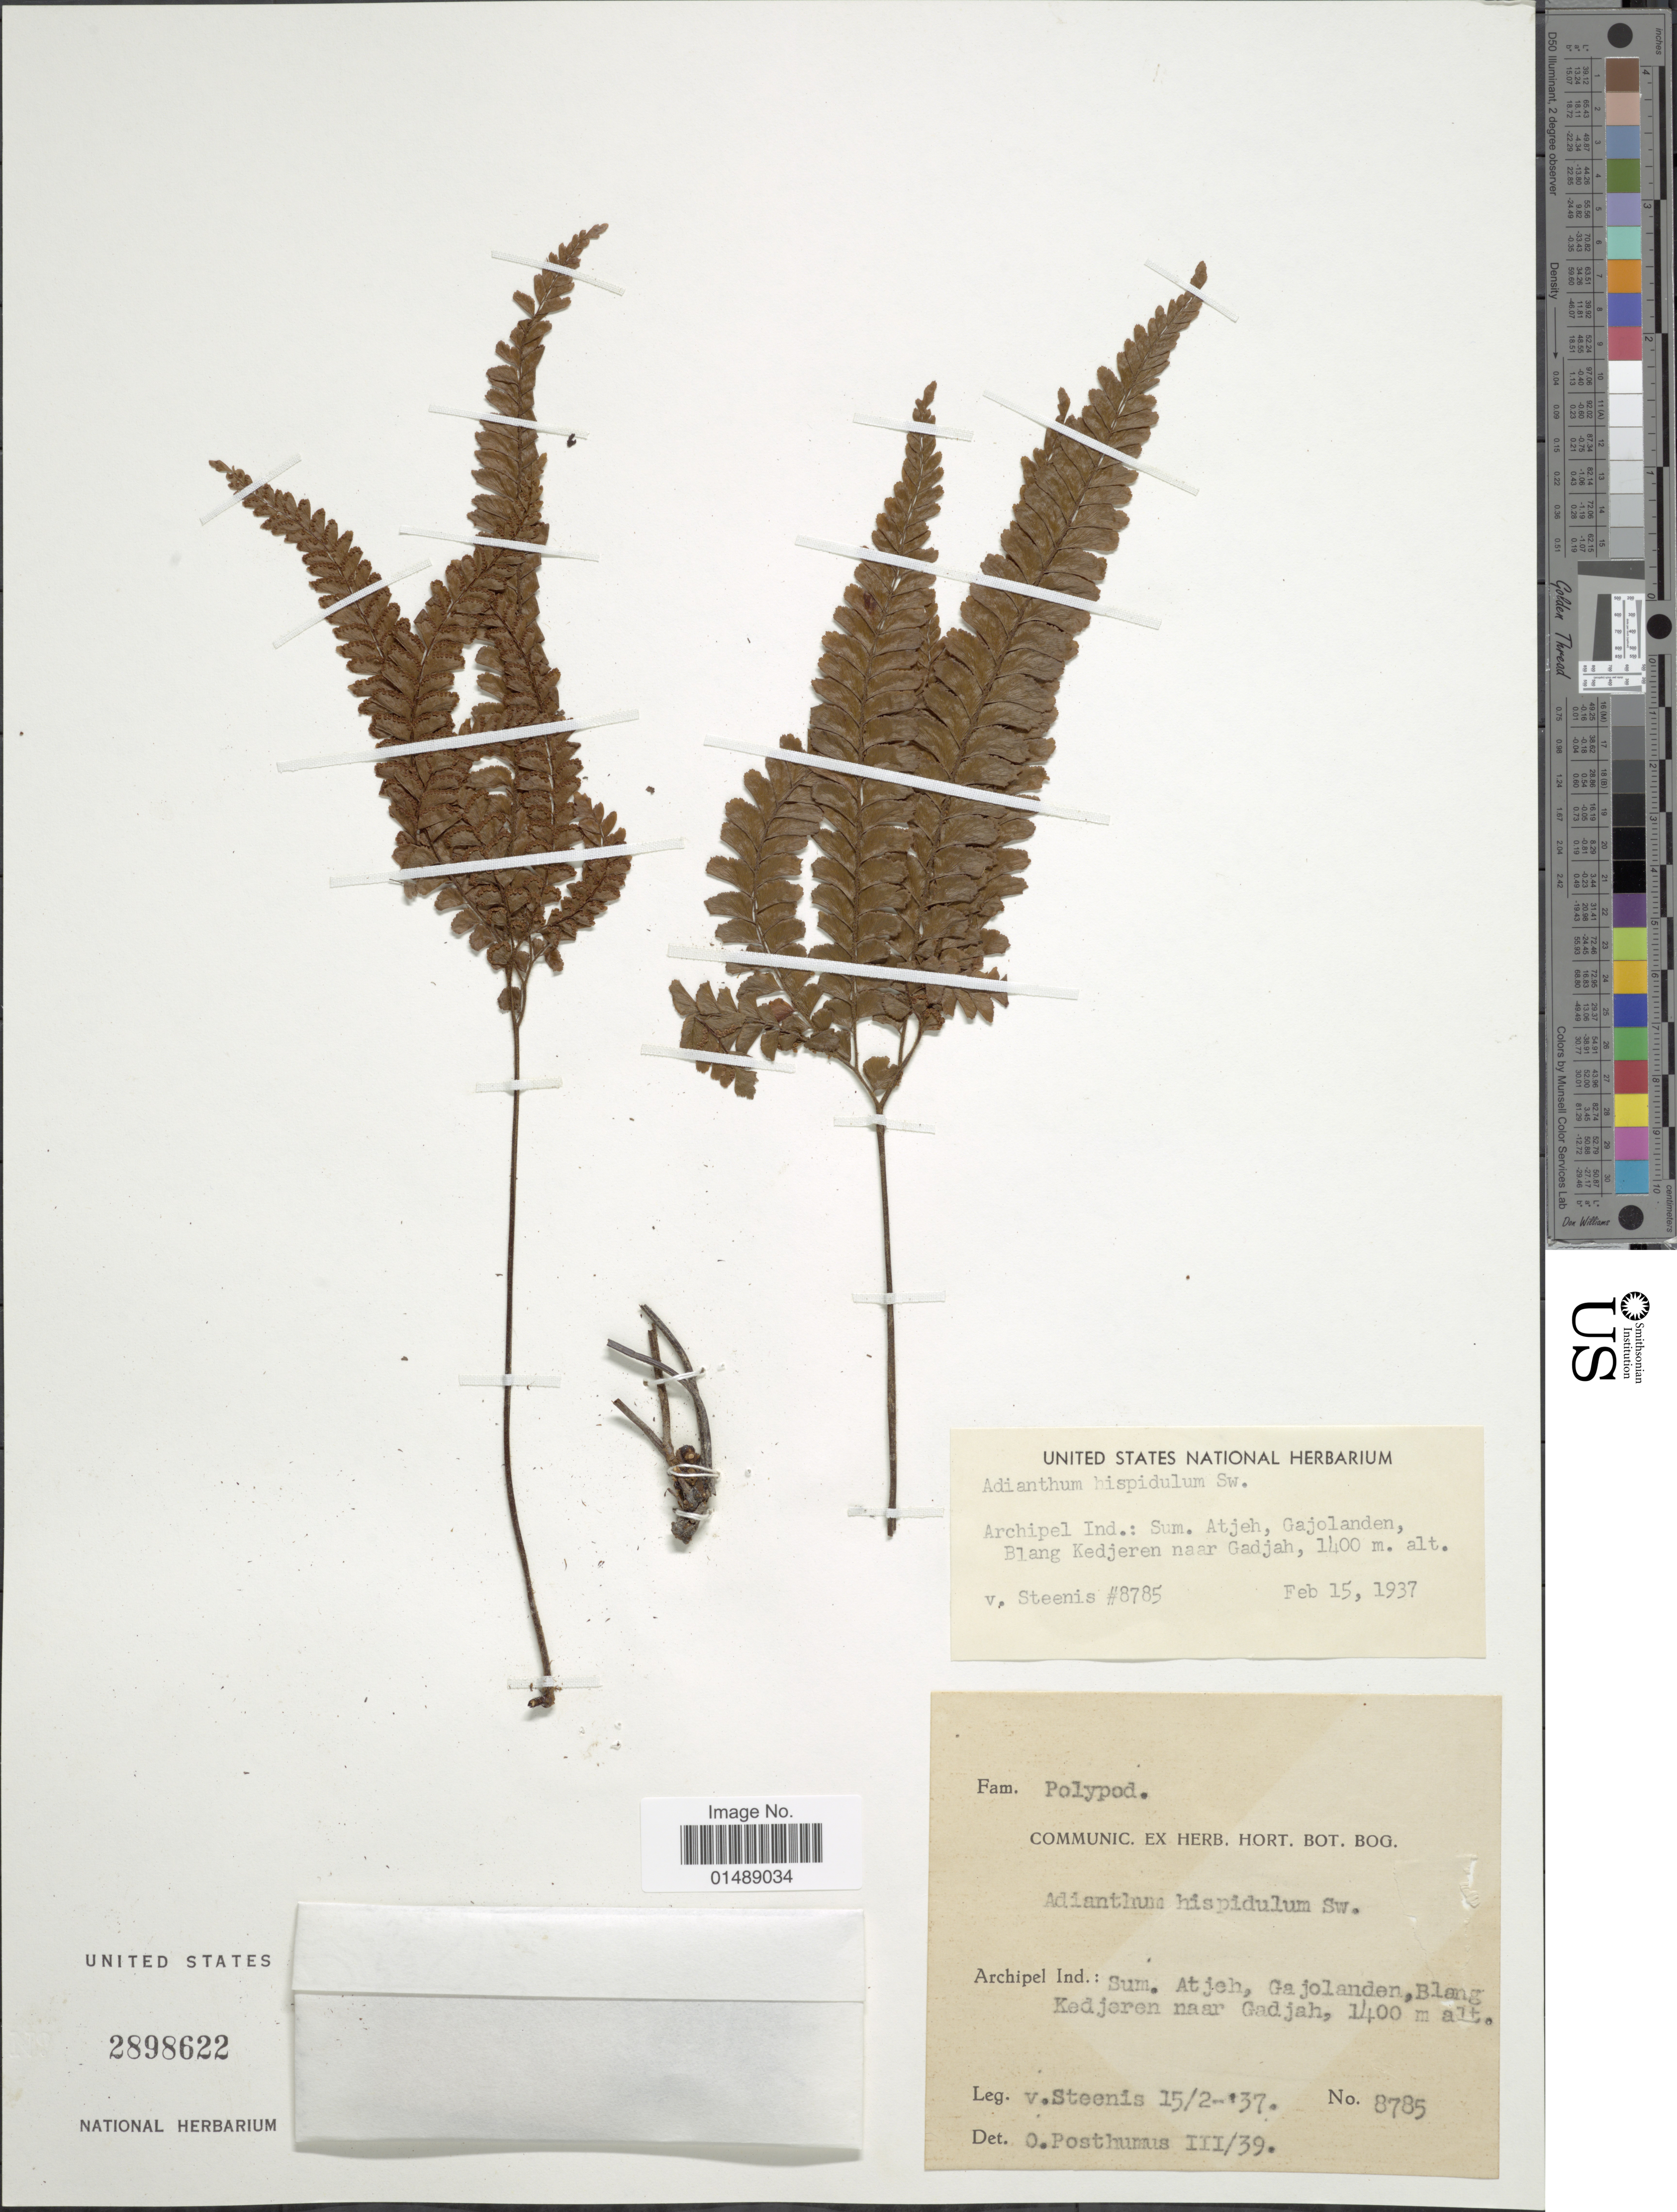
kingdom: Plantae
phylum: Tracheophyta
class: Polypodiopsida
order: Polypodiales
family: Pteridaceae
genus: Adiantum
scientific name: Adiantum hispidulum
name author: Sw.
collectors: C. G. van Steenis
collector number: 8785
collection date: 1937-02-15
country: Indonesia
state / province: Sumatra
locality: Sum. Atjeh, gajolanden, Blang Kedjeren naar Gadjah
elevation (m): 1400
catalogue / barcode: US 2898622